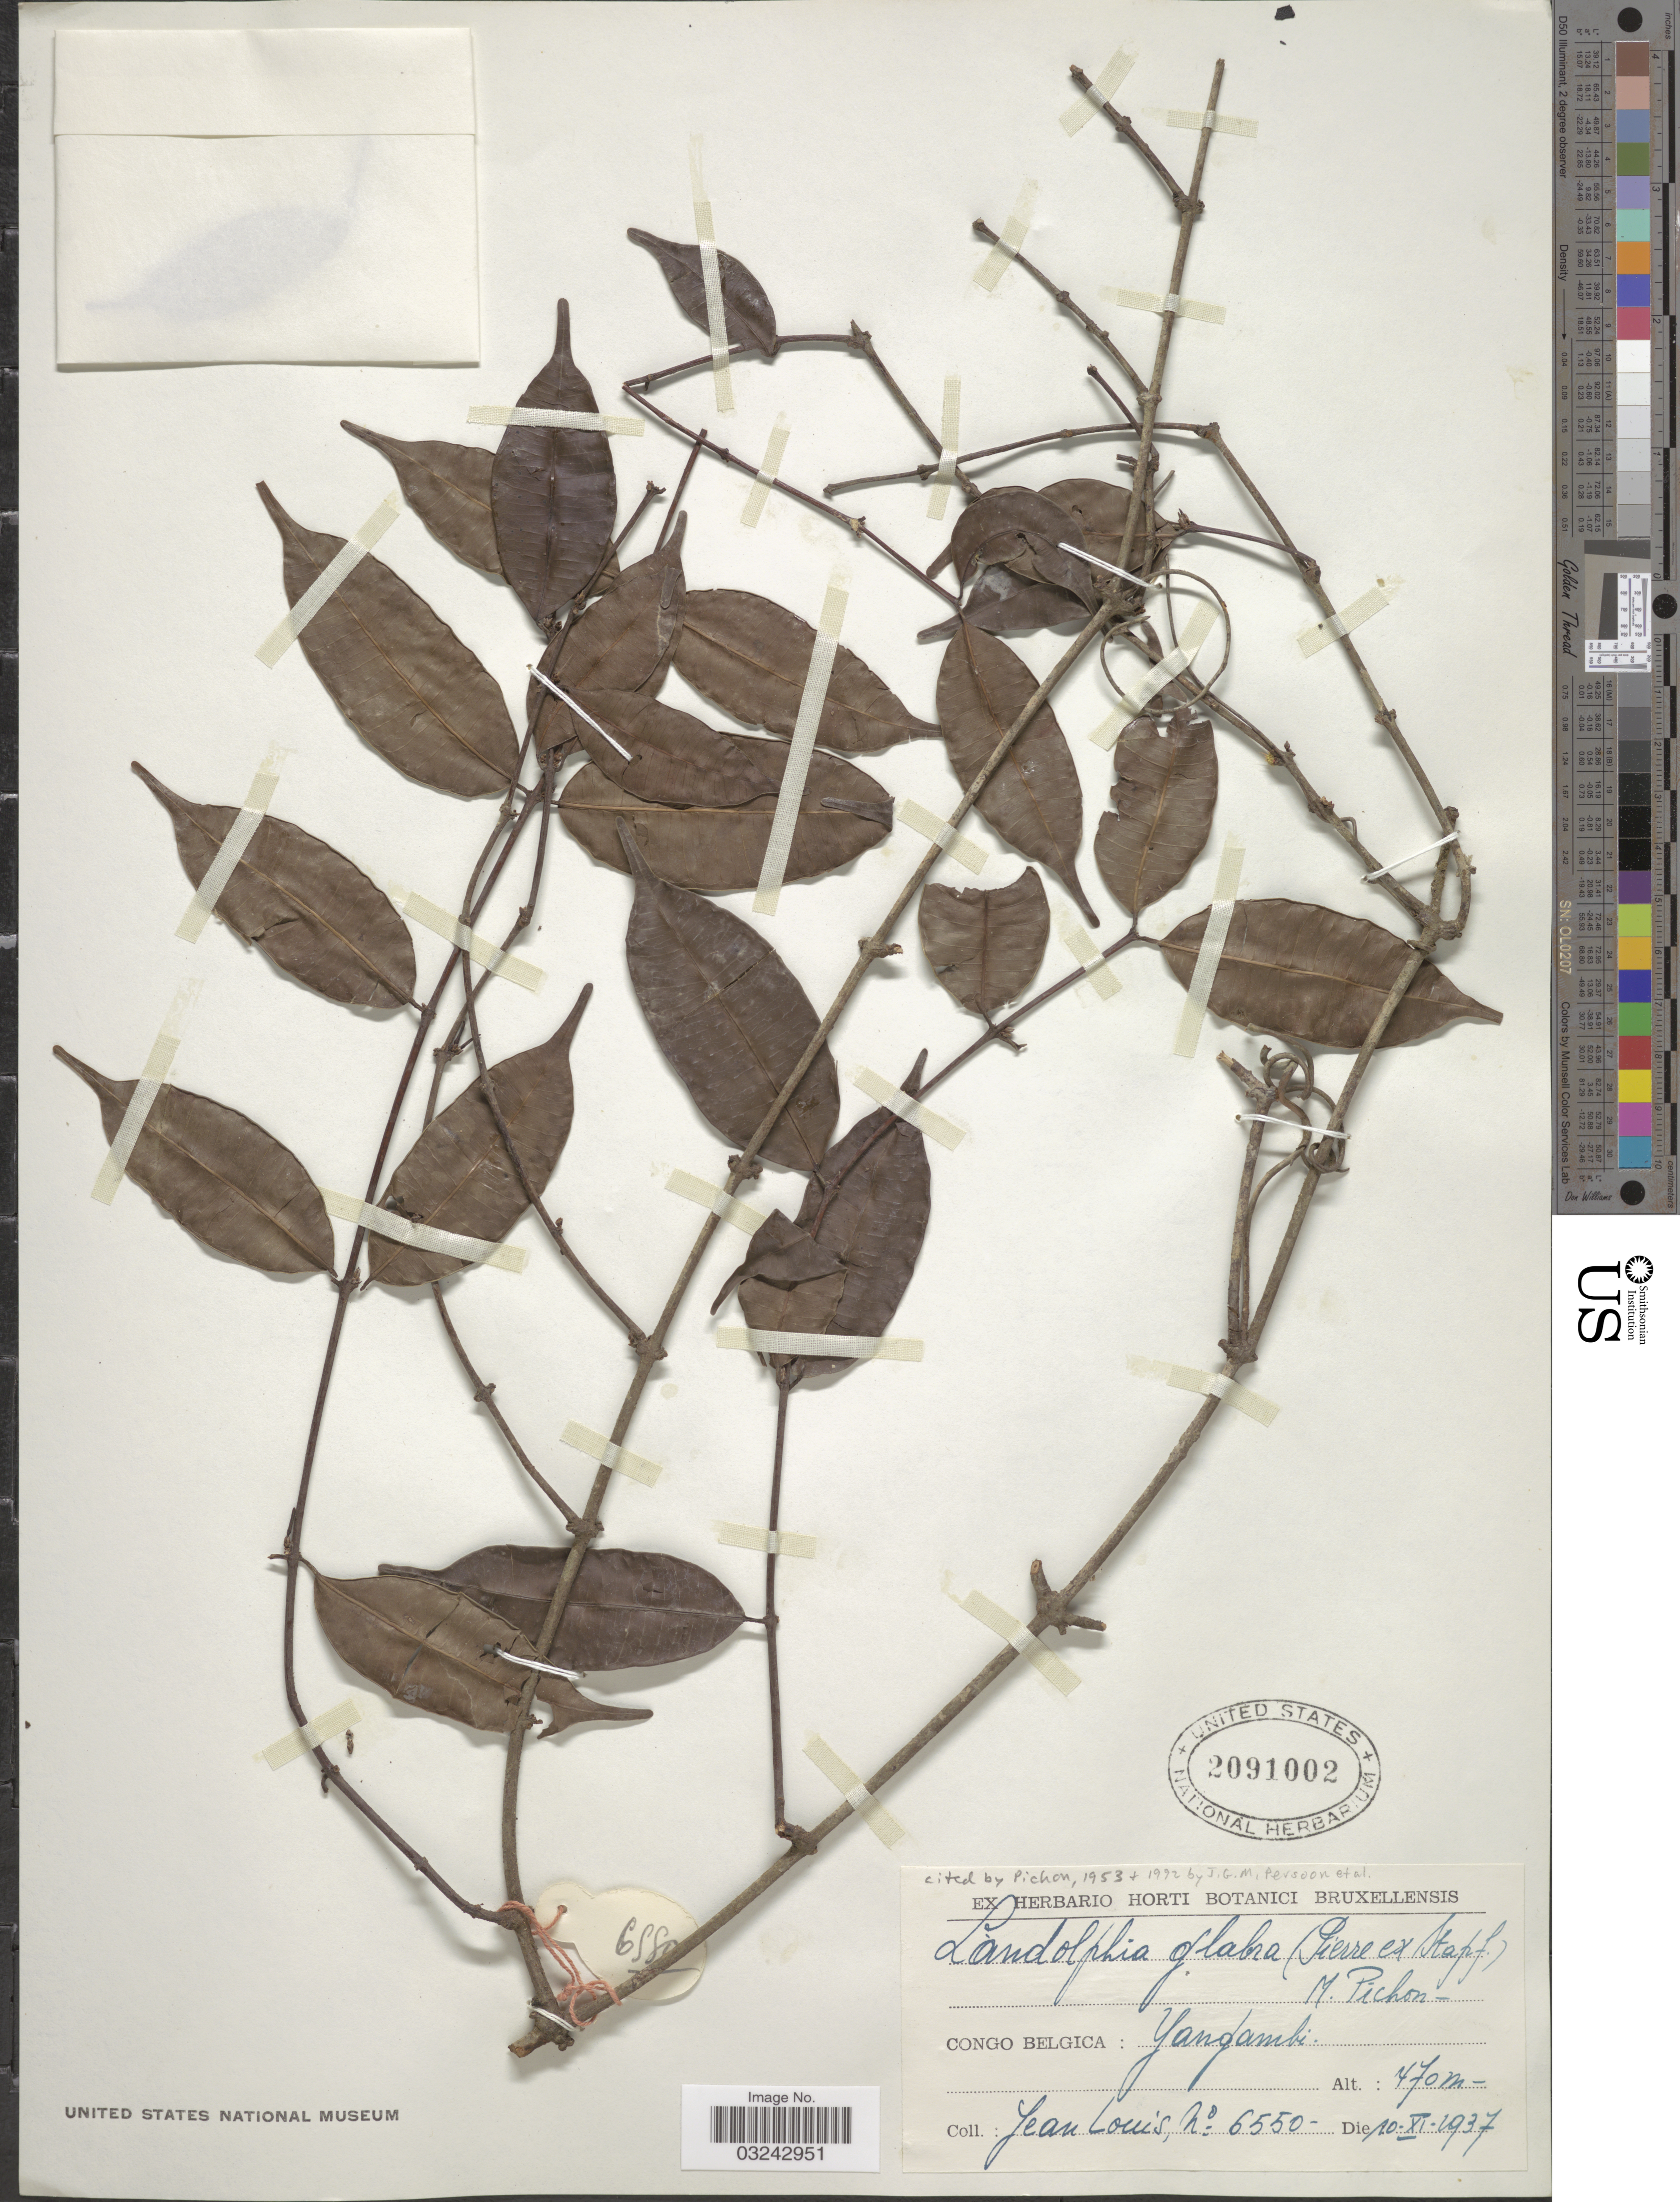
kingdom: Plantae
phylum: Tracheophyta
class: Magnoliopsida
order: Gentianales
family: Apocynaceae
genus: Landolphia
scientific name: Landolphia glabra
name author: (Pierre ex Stapf) Pichon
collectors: J. Louis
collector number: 6550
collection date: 1937-11-10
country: Congo, Democratic Republic of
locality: Congo Belgica: Yangambi.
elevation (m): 470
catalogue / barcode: US 2091002